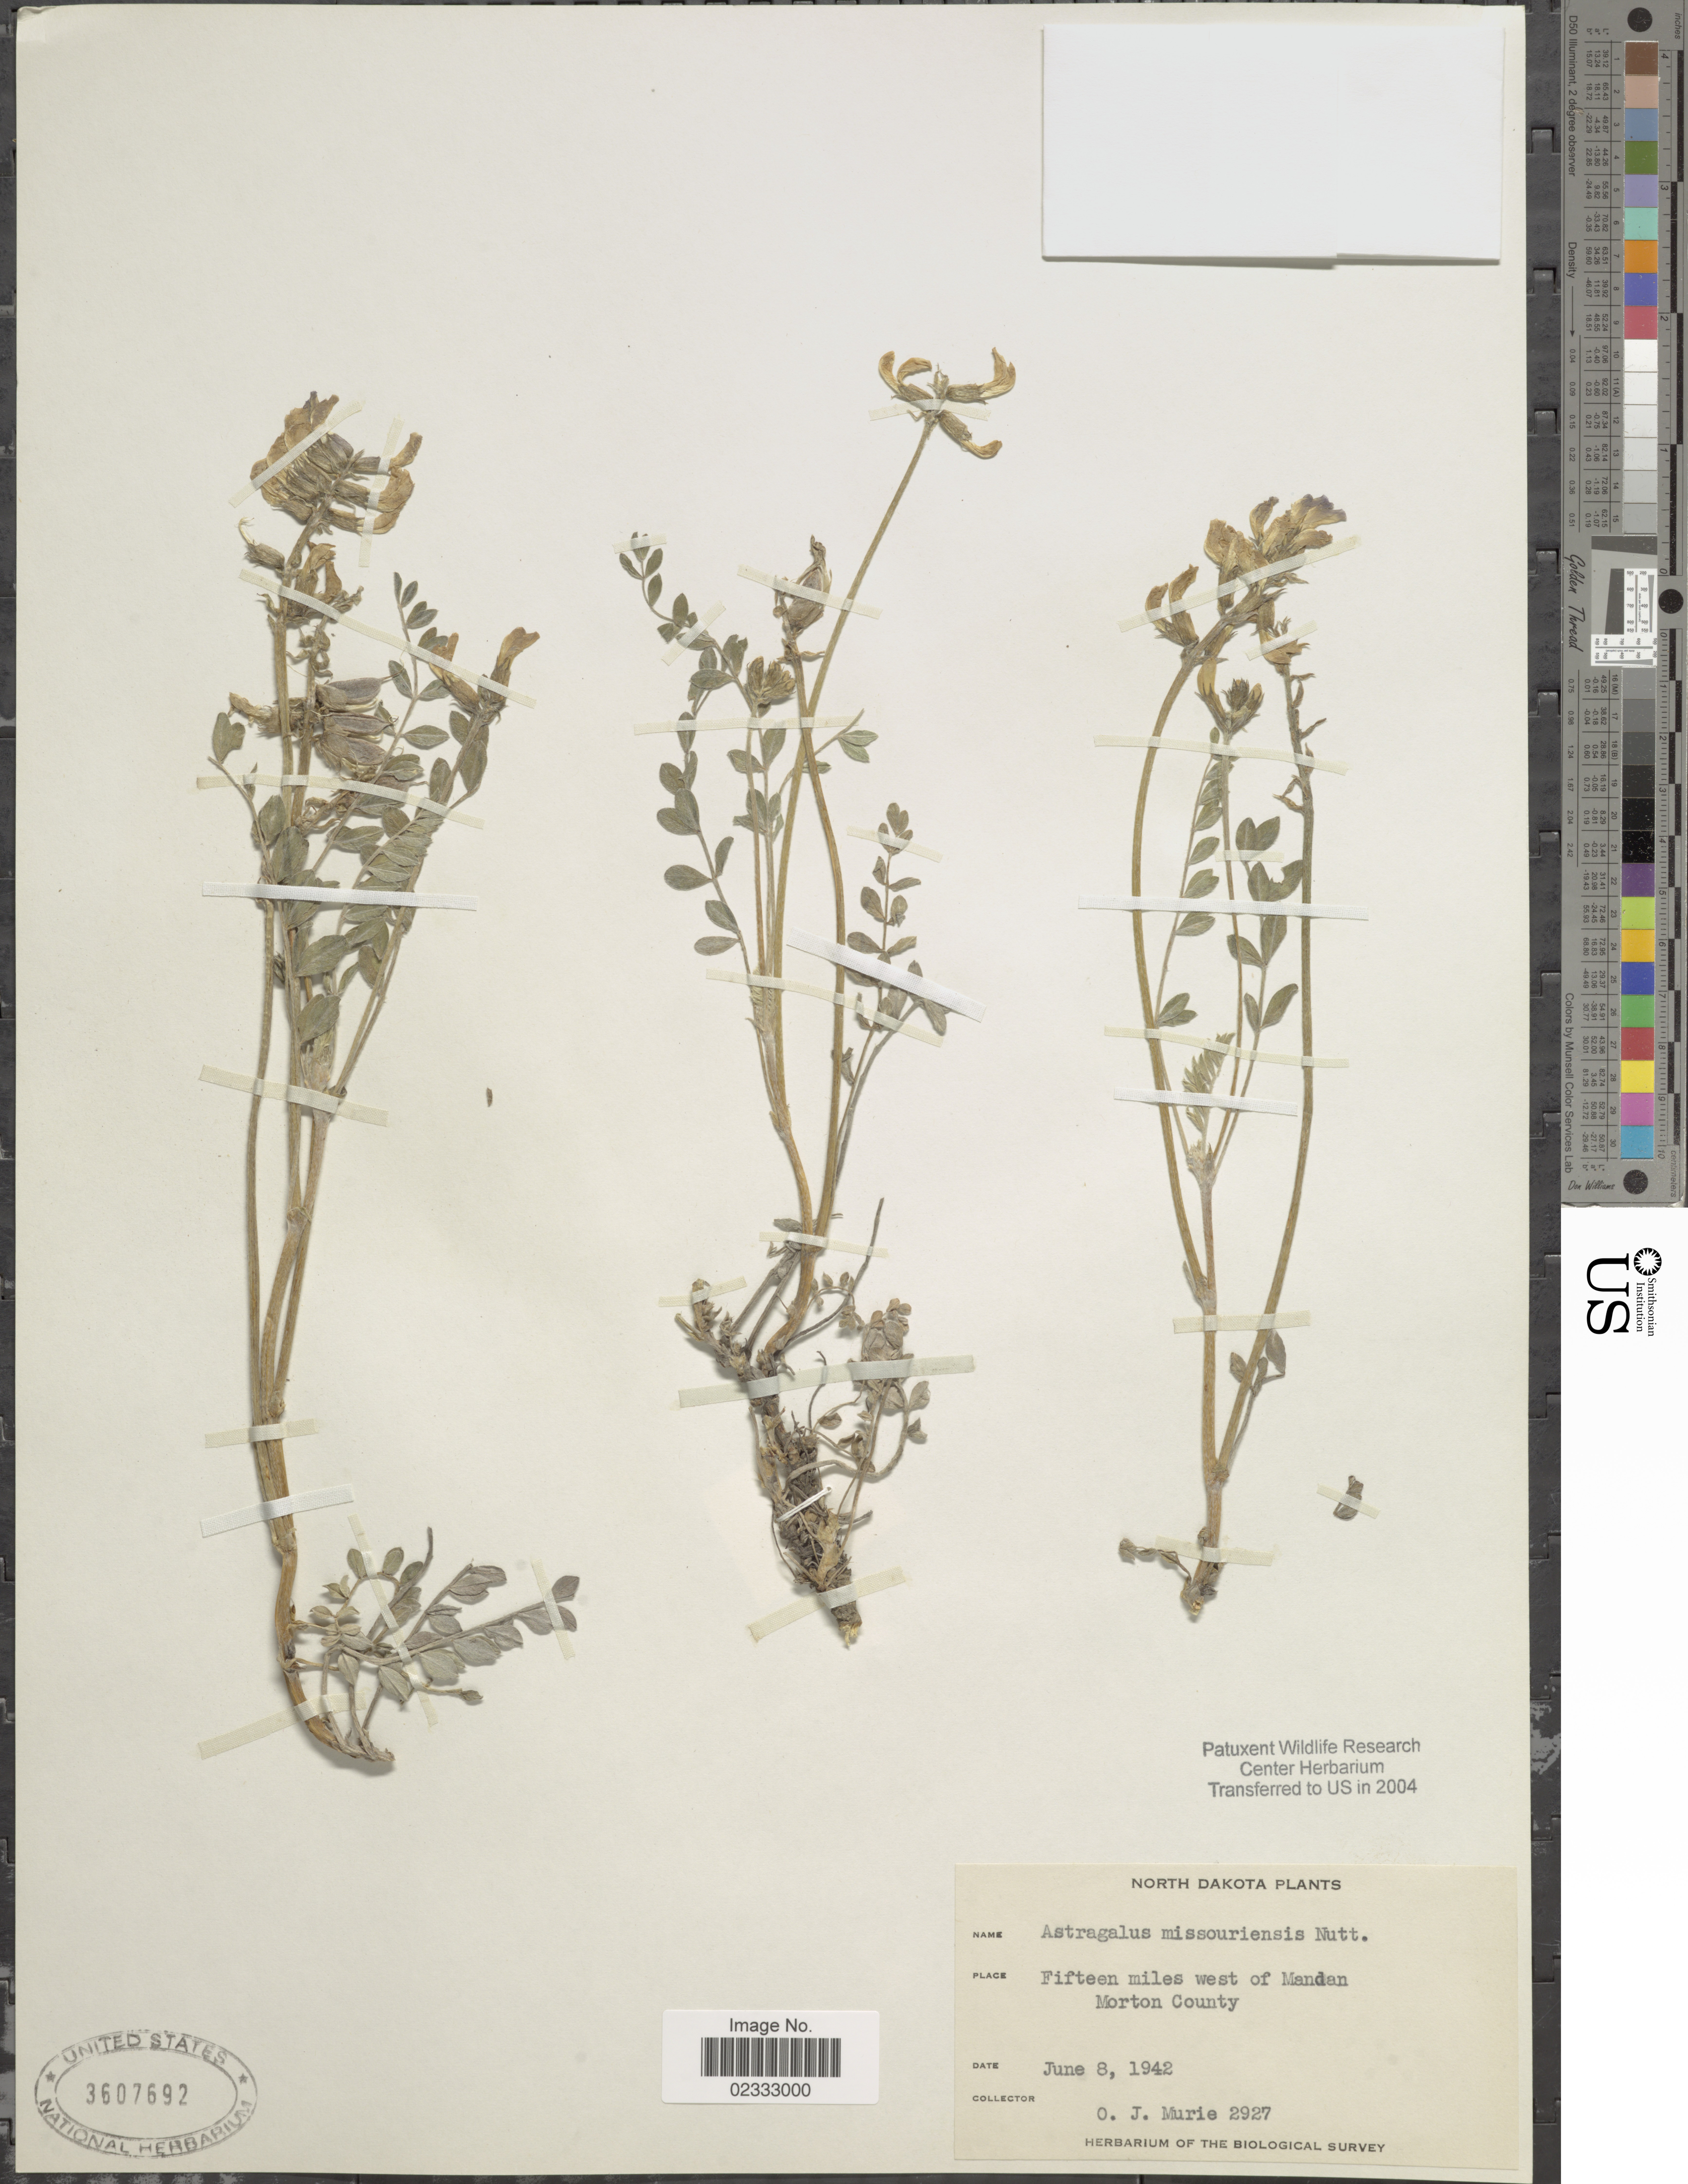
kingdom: Plantae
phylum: Tracheophyta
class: Magnoliopsida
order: Fabales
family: Fabaceae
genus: Astragalus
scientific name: Astragalus missouriensis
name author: Nutt.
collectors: O. Murie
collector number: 2927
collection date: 1942-06-08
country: United States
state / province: North Dakota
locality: Fifteen miles west of Mandan Morton County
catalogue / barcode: US 3607692